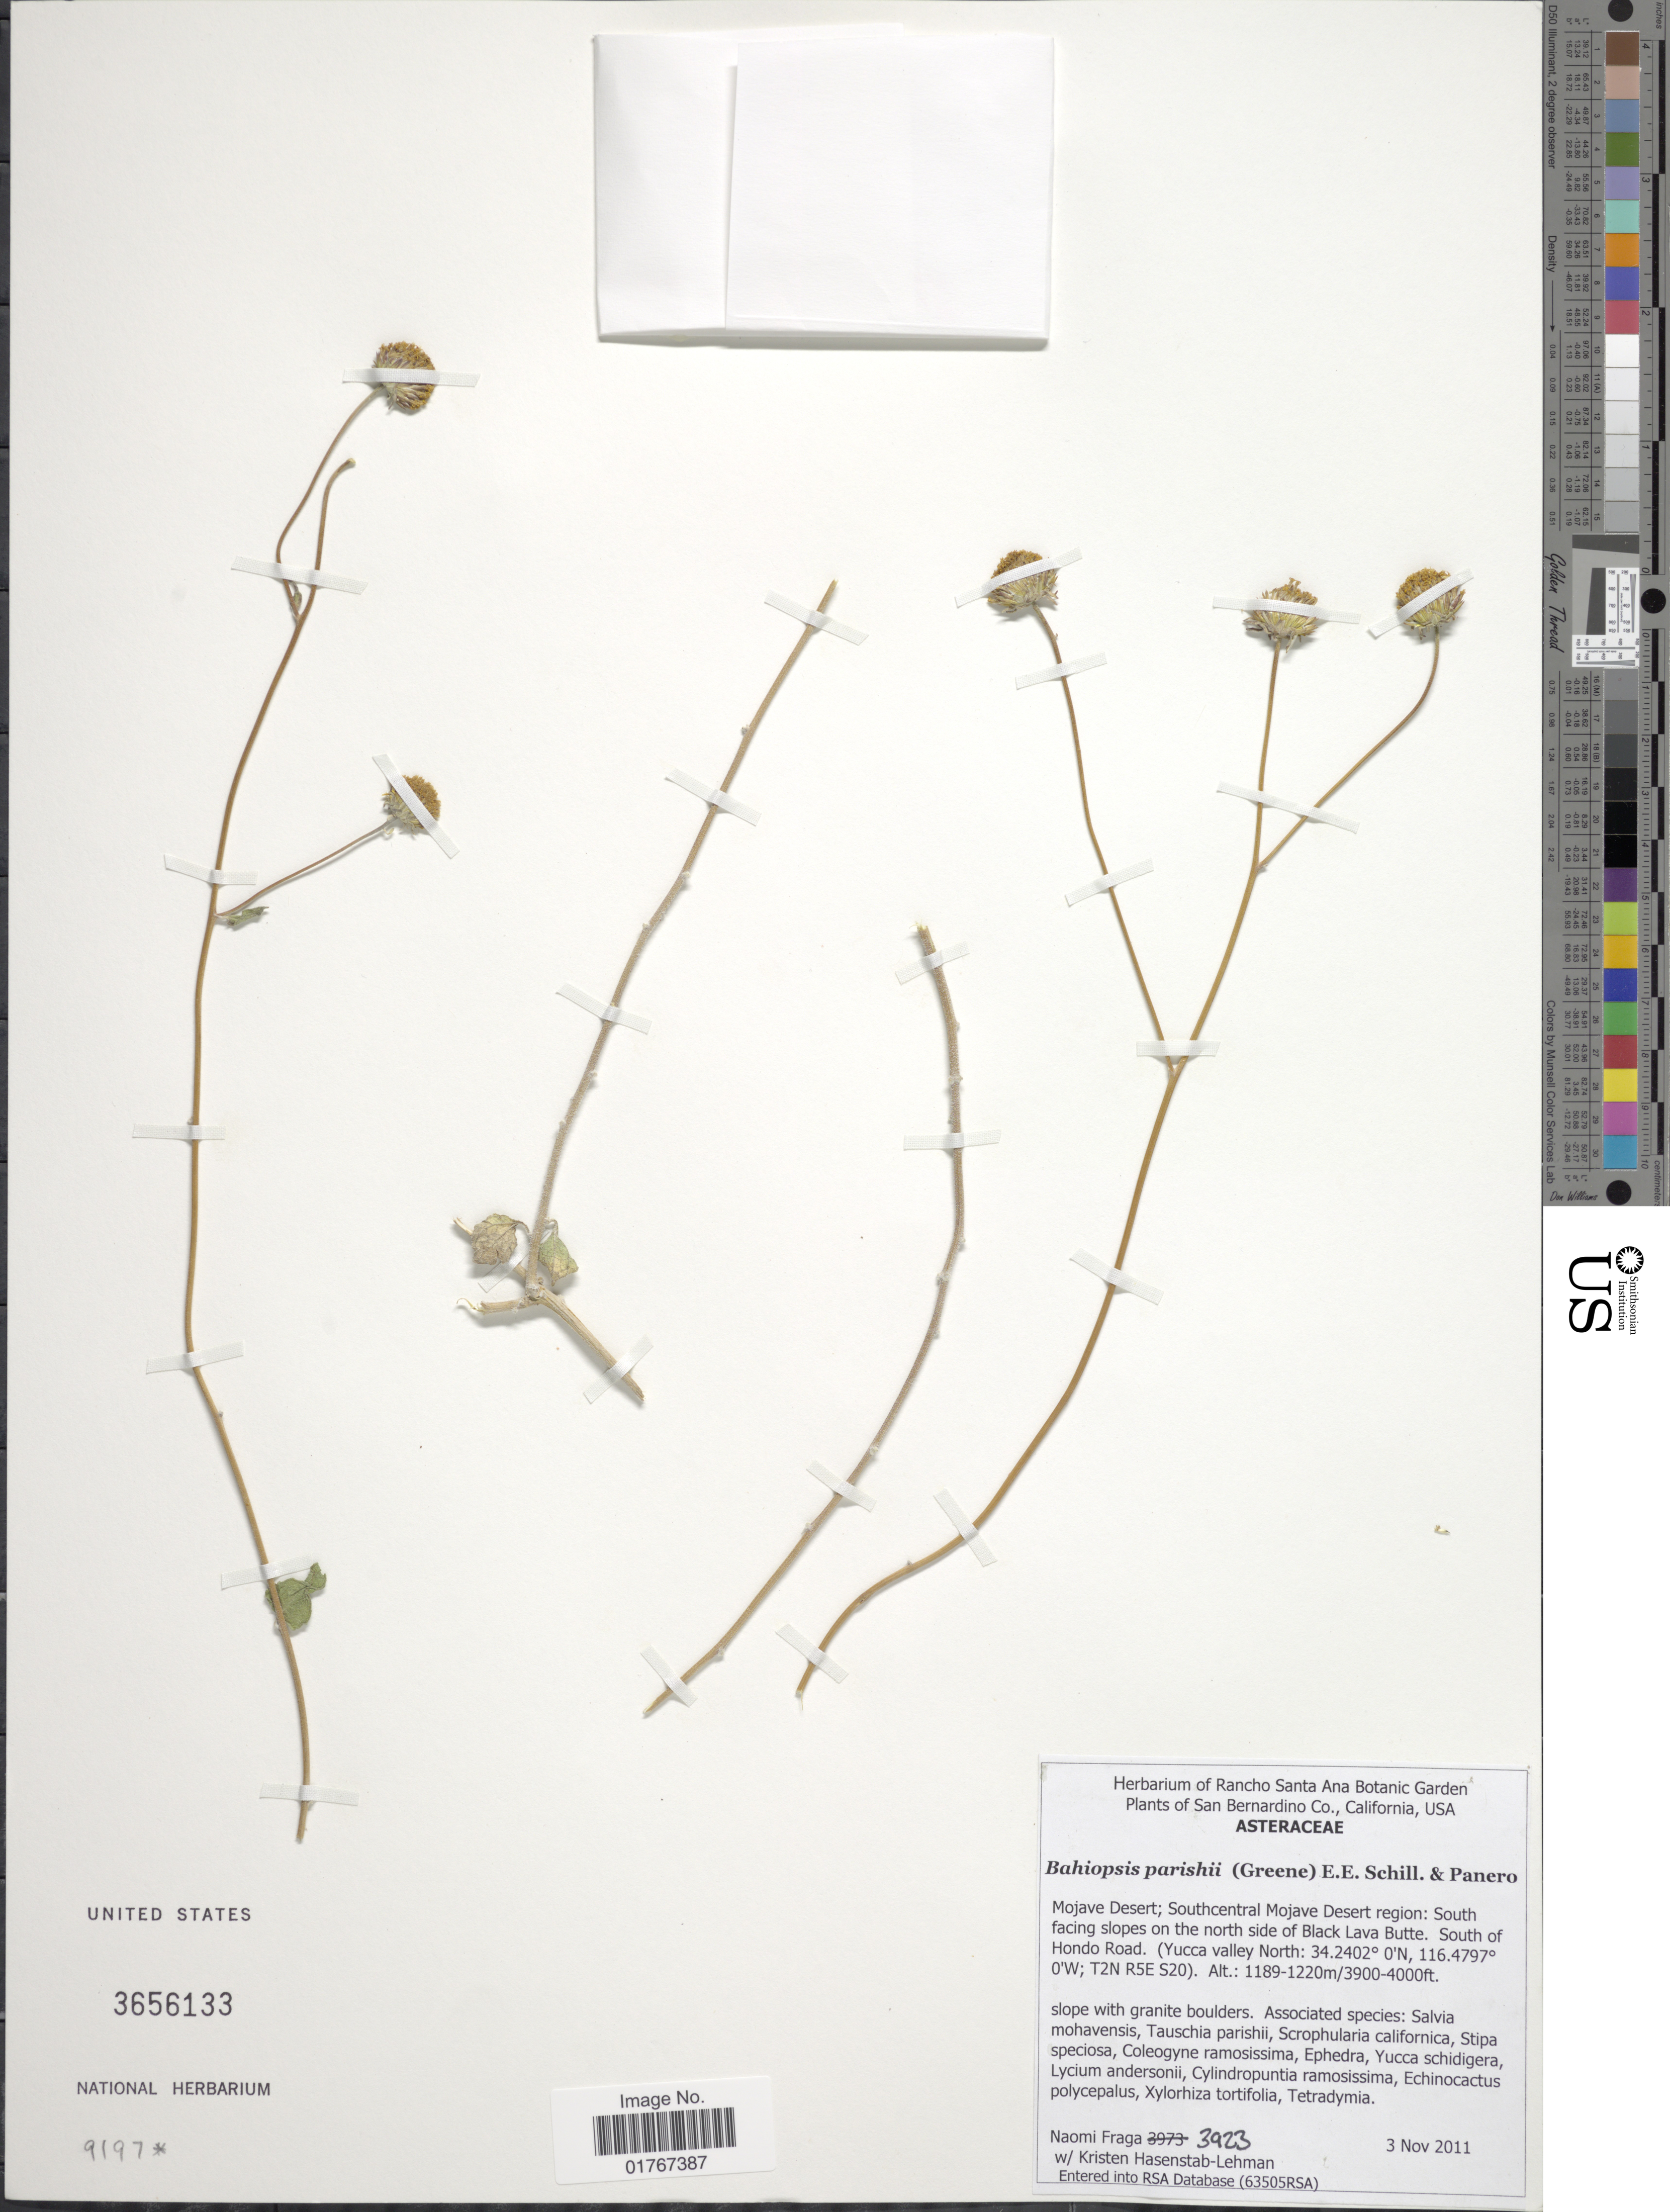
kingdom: Plantae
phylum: Tracheophyta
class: Magnoliopsida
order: Asterales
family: Asteraceae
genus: Viguiera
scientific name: Viguiera deltoidea var. parishii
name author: (Greene) Vasey & Rose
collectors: N. Fraga & K. Hasenstab-Lehman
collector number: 3923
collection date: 2011-11-03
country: United States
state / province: California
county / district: San Bernardino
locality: Mojave Desert; Southcentral Mojave Desert region: South facing slopes on the north side Black Lava Butte. South of Hondo Road (Yacca valley North T2N, R5E S20)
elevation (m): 1189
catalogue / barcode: US 3656133